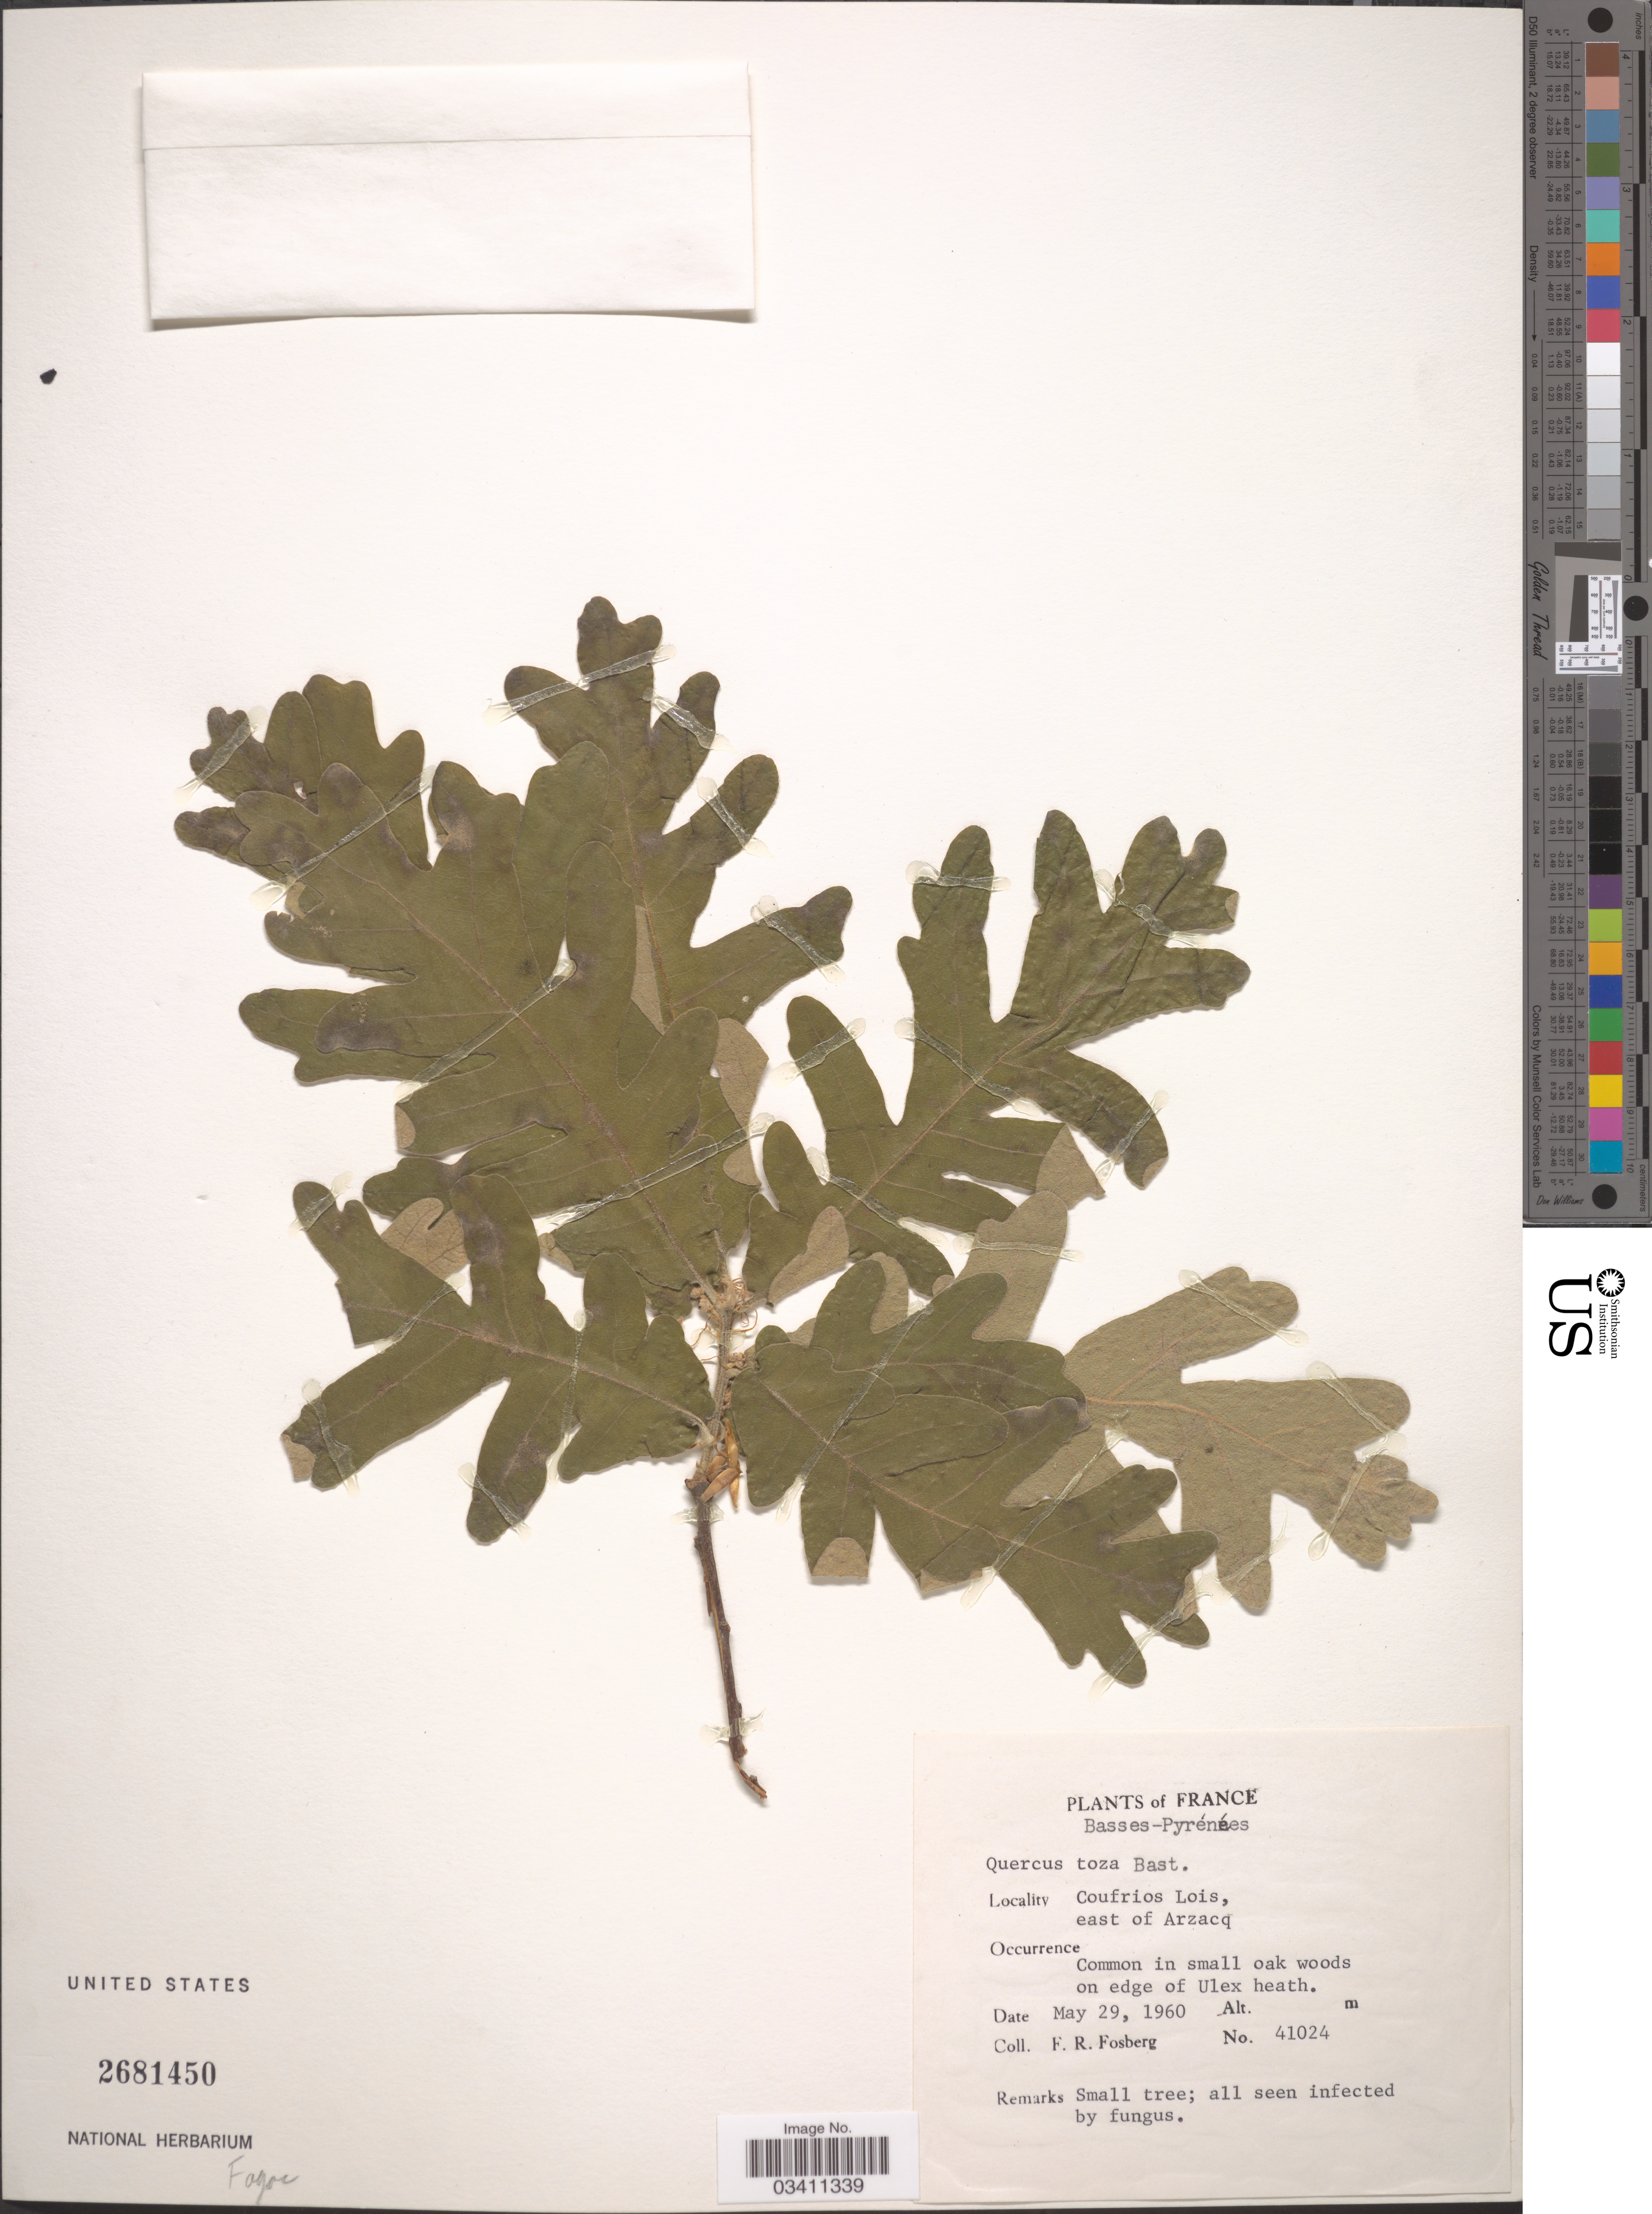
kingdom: Plantae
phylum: Tracheophyta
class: Magnoliopsida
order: Fagales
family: Fagaceae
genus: Quercus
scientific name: Quercus toza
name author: Bastard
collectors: F. R. Fosberg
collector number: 41024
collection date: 1960-05-29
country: France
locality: Basses-Pyrénées. Coufrios Lois, east of Arzacq. On edge of Ulex heath.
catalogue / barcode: US 2681450